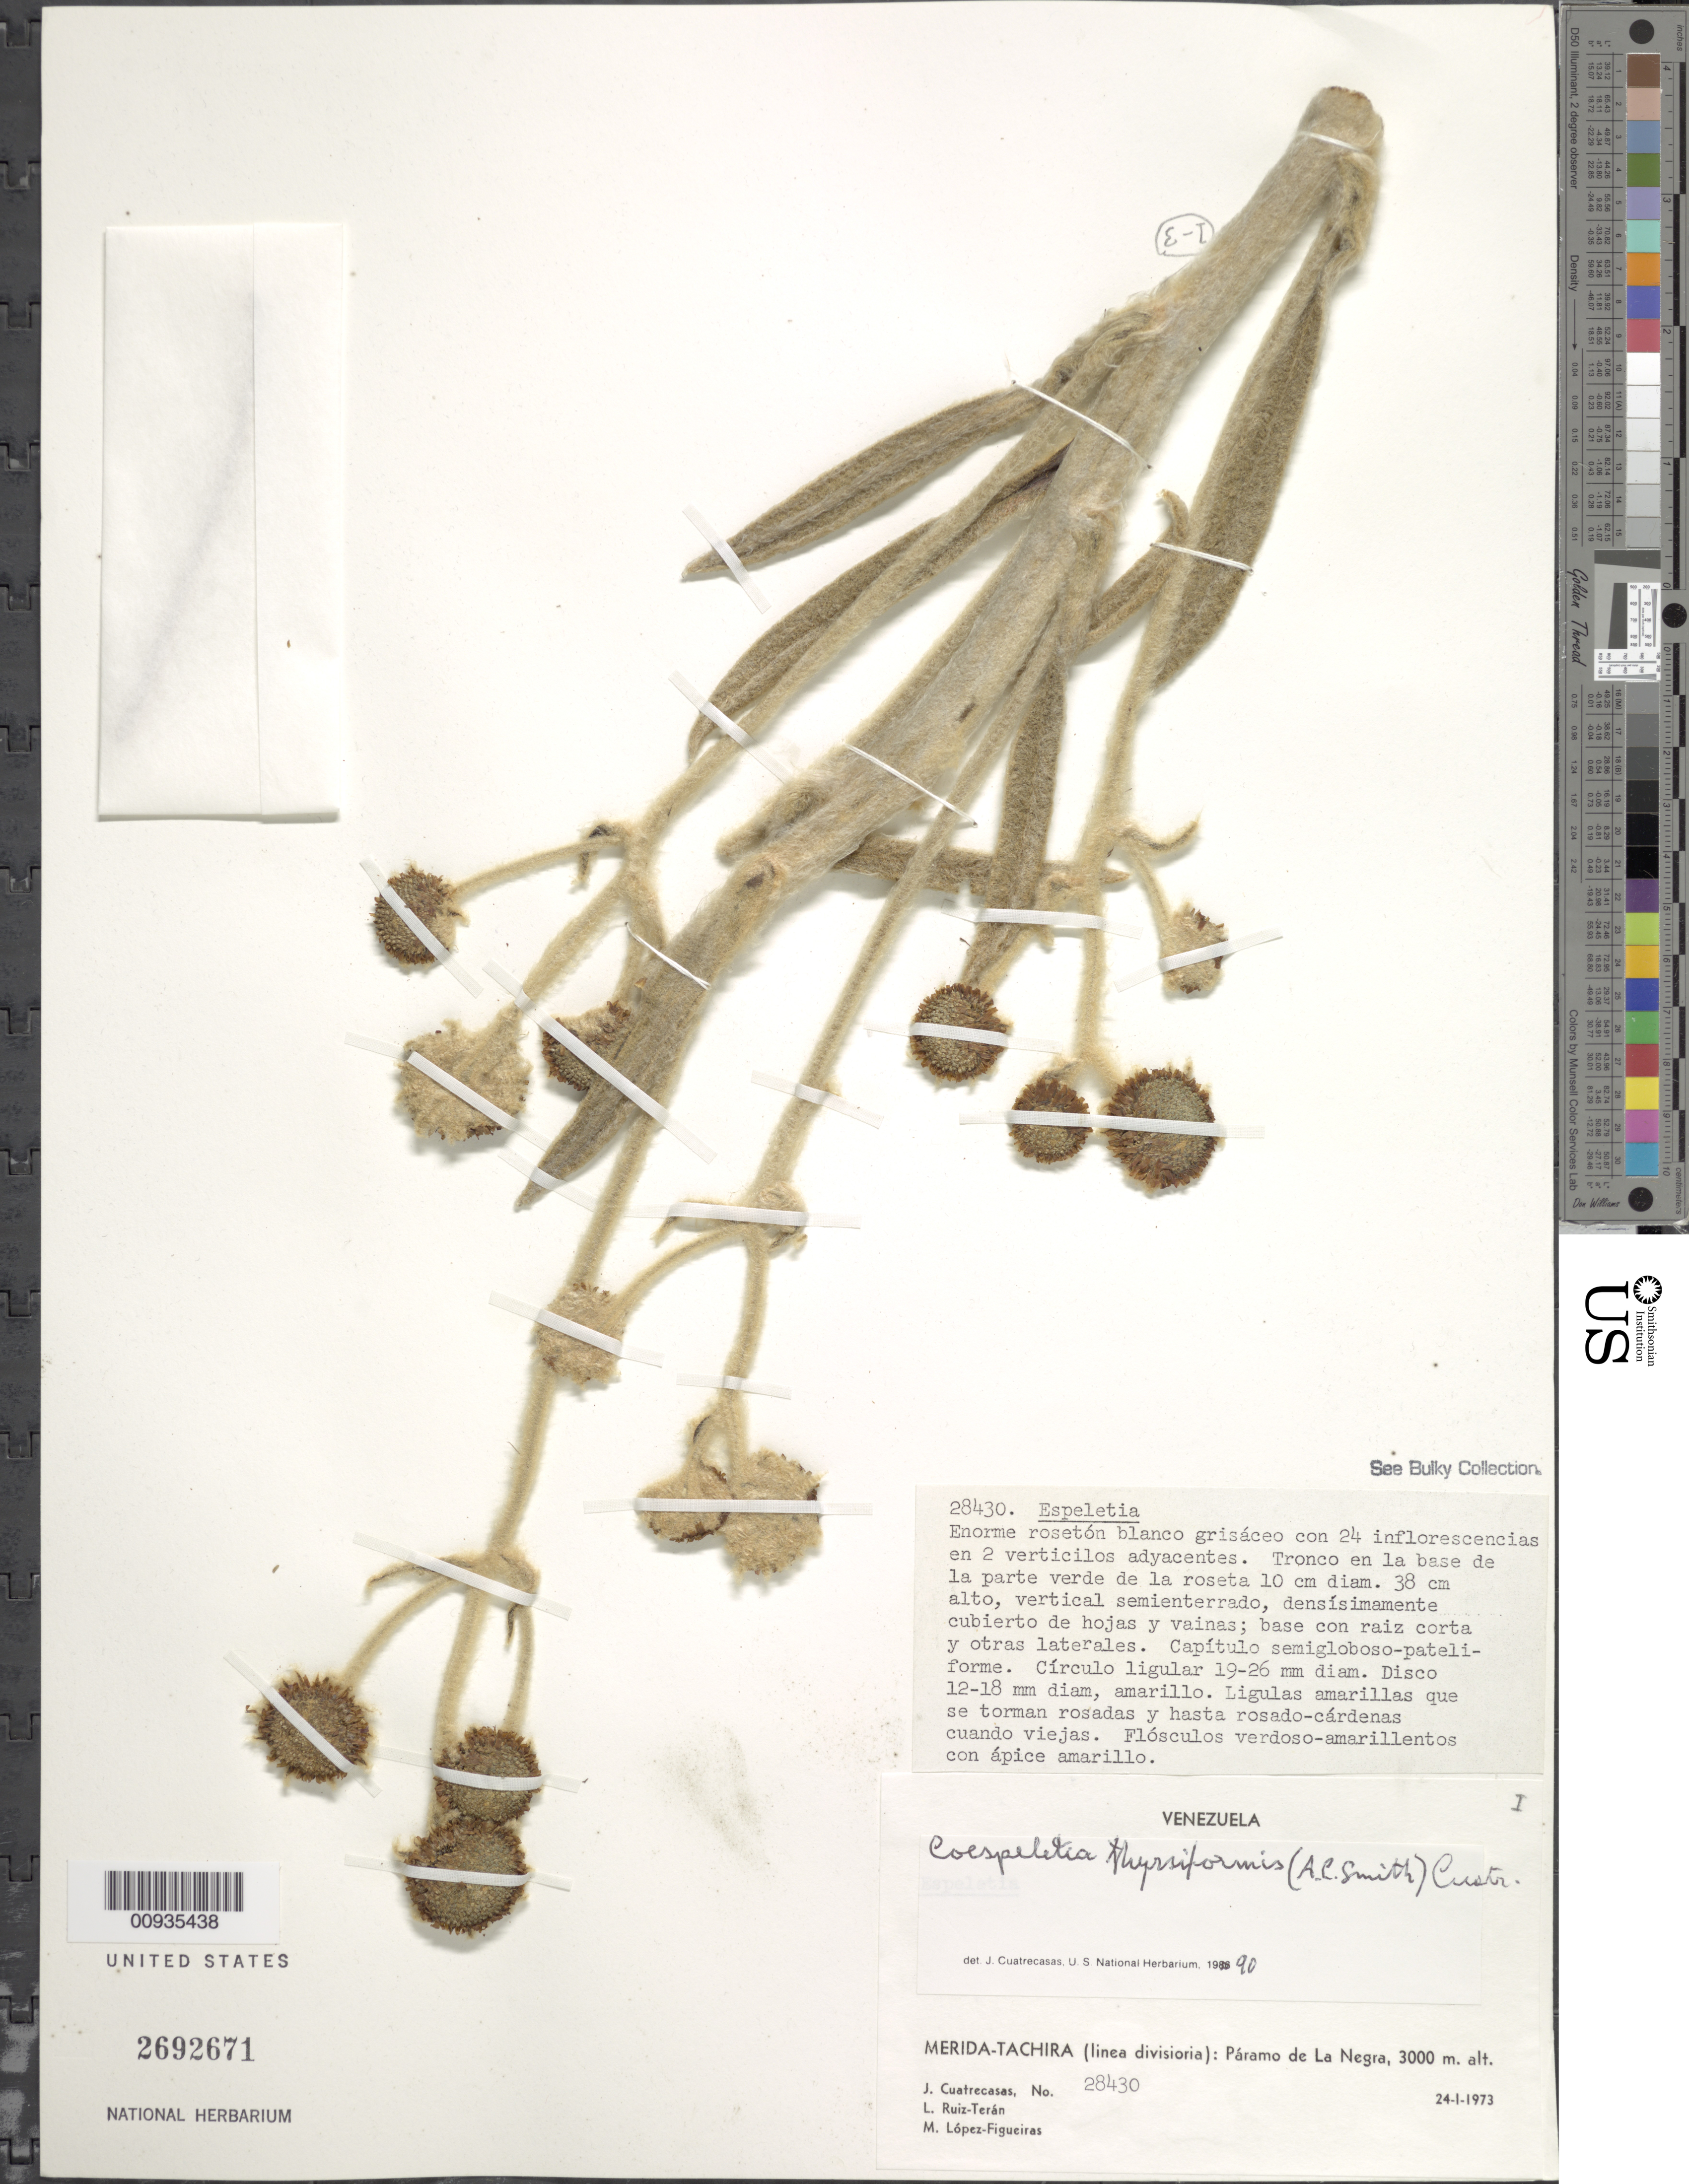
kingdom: Plantae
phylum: Tracheophyta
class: Magnoliopsida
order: Asterales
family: Asteraceae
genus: Coespeletia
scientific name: Coespeletia thyrsiformis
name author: (A.C. Sm.) Cuatrec.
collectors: J. Cuatrecasas, L. E. Ruíz-Terán & M. López Figueiras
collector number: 28430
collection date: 1973-01-24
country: Venezuela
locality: Merida-Tachira (linea divisoria): Paramo de La Negra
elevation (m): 3000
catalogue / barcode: US 2692671